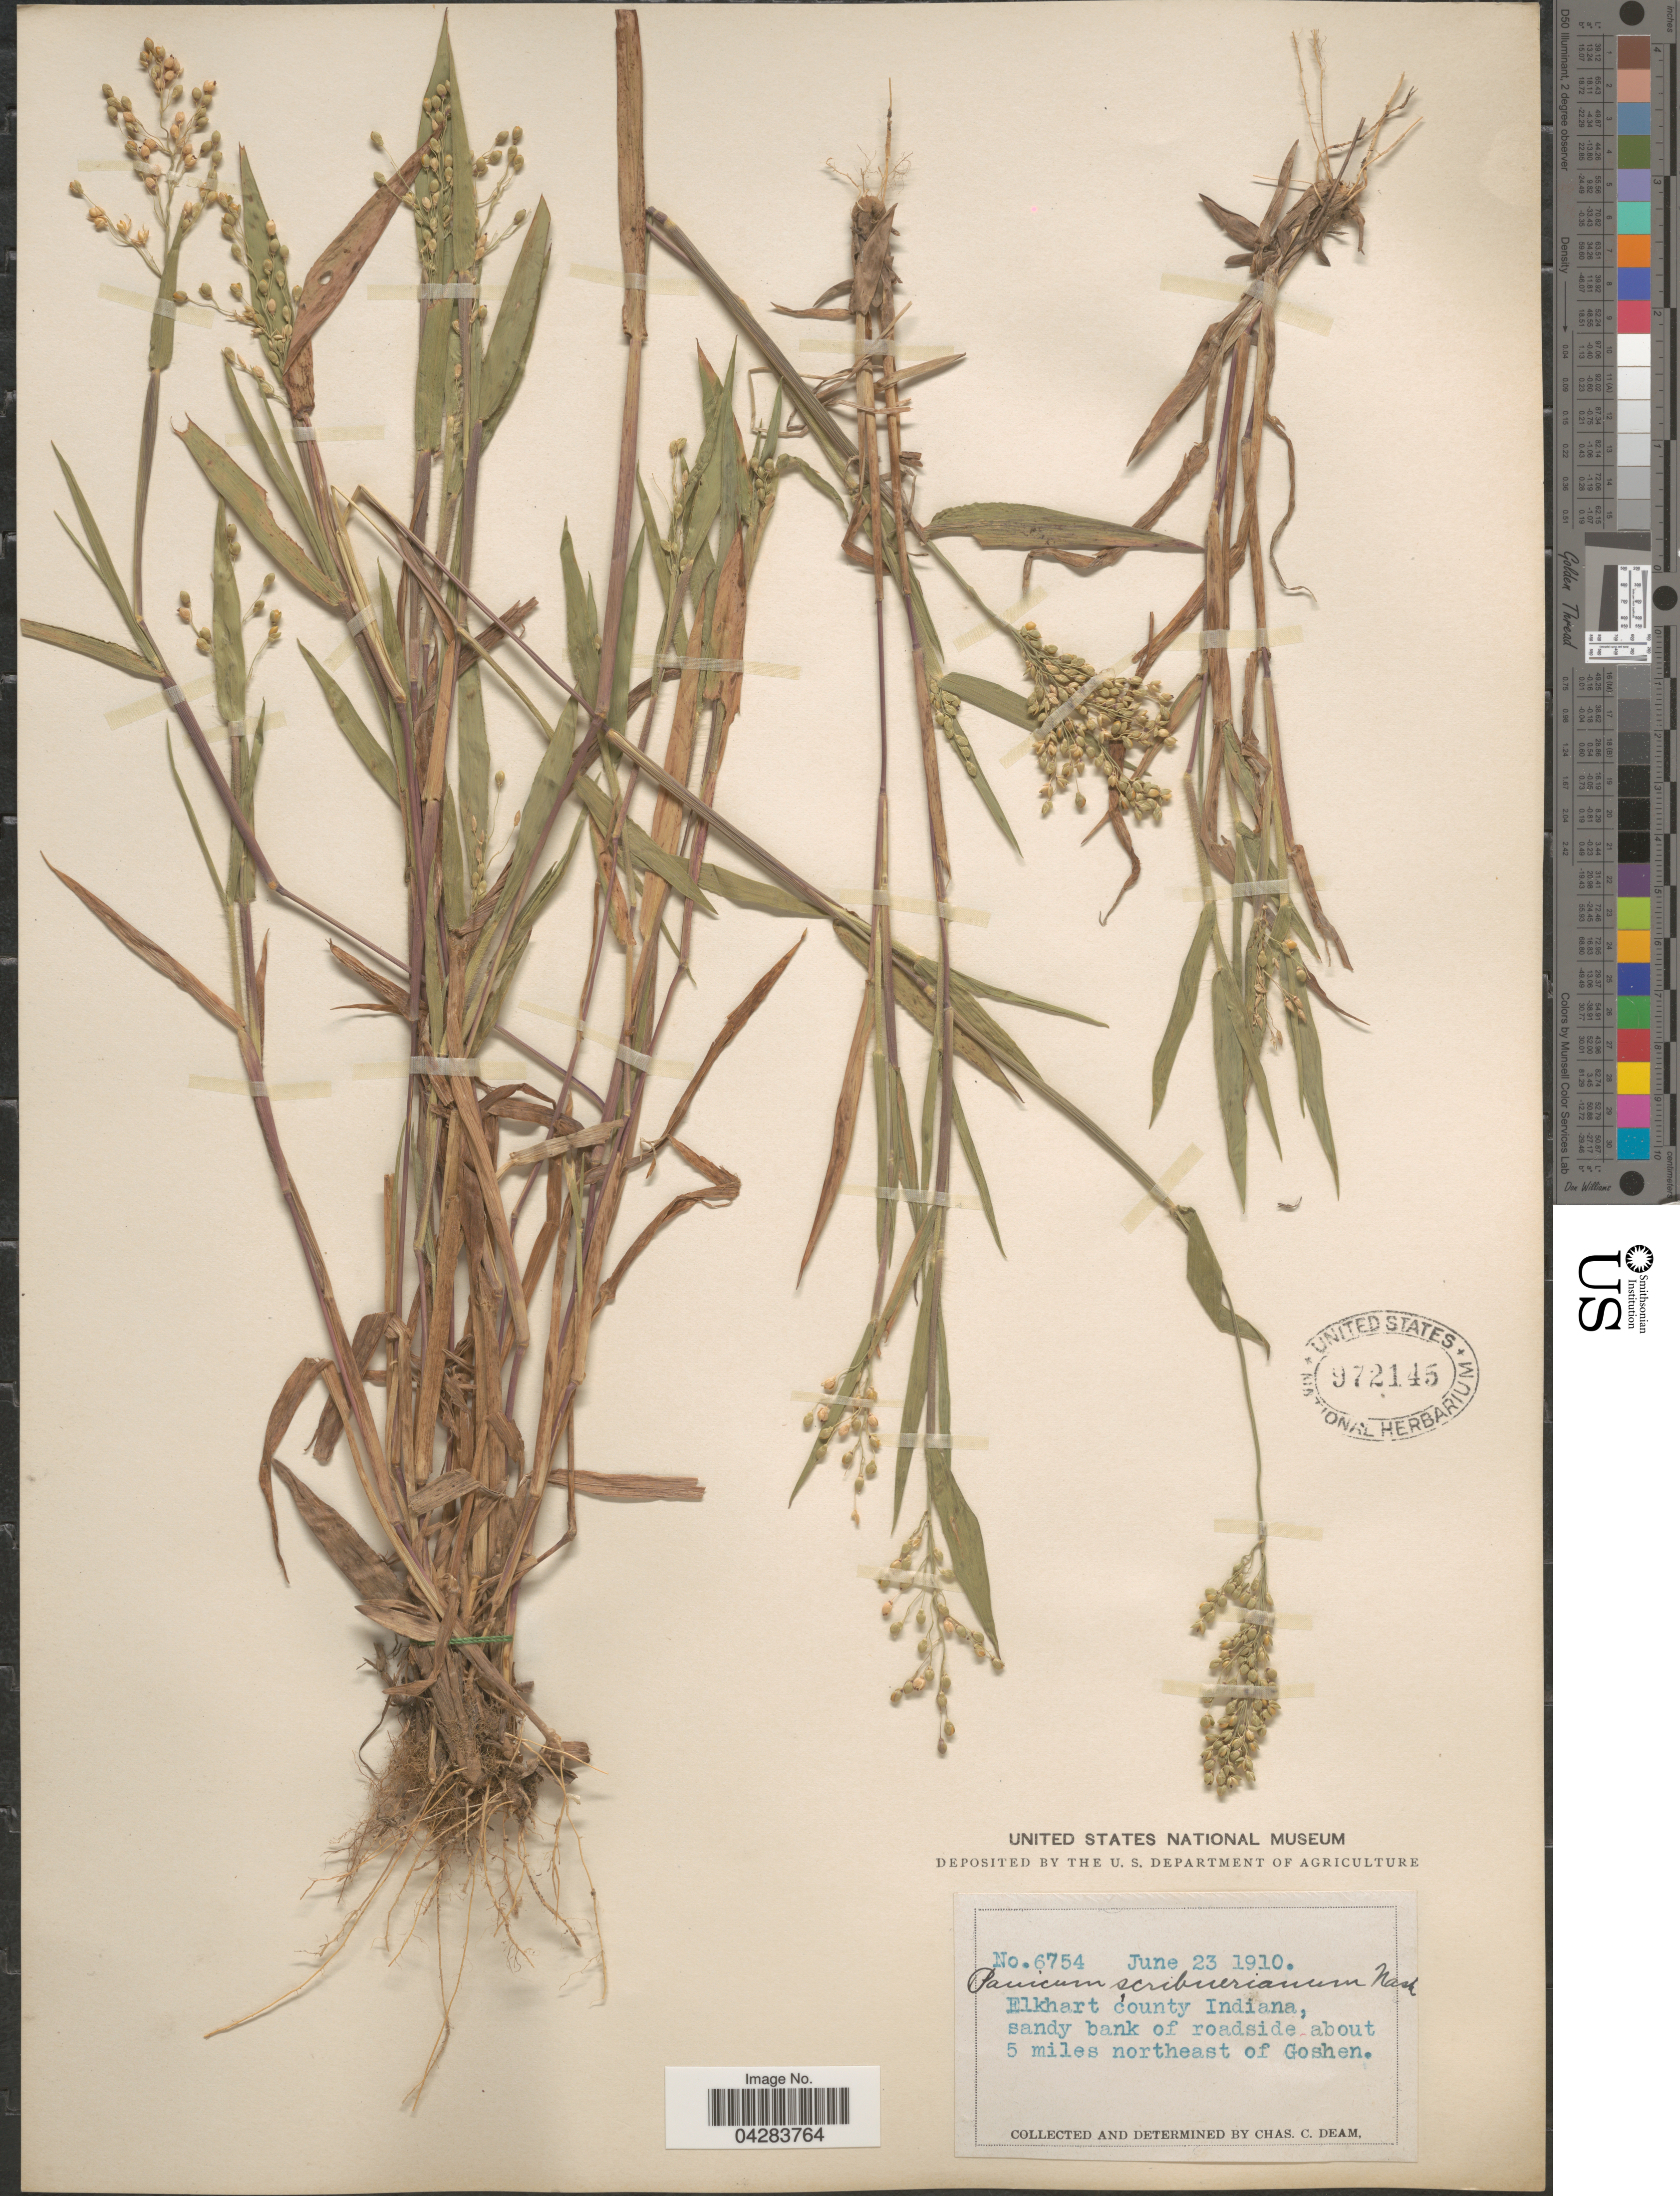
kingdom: Plantae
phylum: Tracheophyta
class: Liliopsida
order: Poales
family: Poaceae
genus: Dichanthelium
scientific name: Dichanthelium oligosanthes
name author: (Schult.) Gould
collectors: C. C. Deam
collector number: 6754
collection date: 1910-06-23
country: United States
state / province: Indiana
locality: Elkhart county, sandy bank of roadside about 5 miles northeast of Goshen.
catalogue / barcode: US 972145